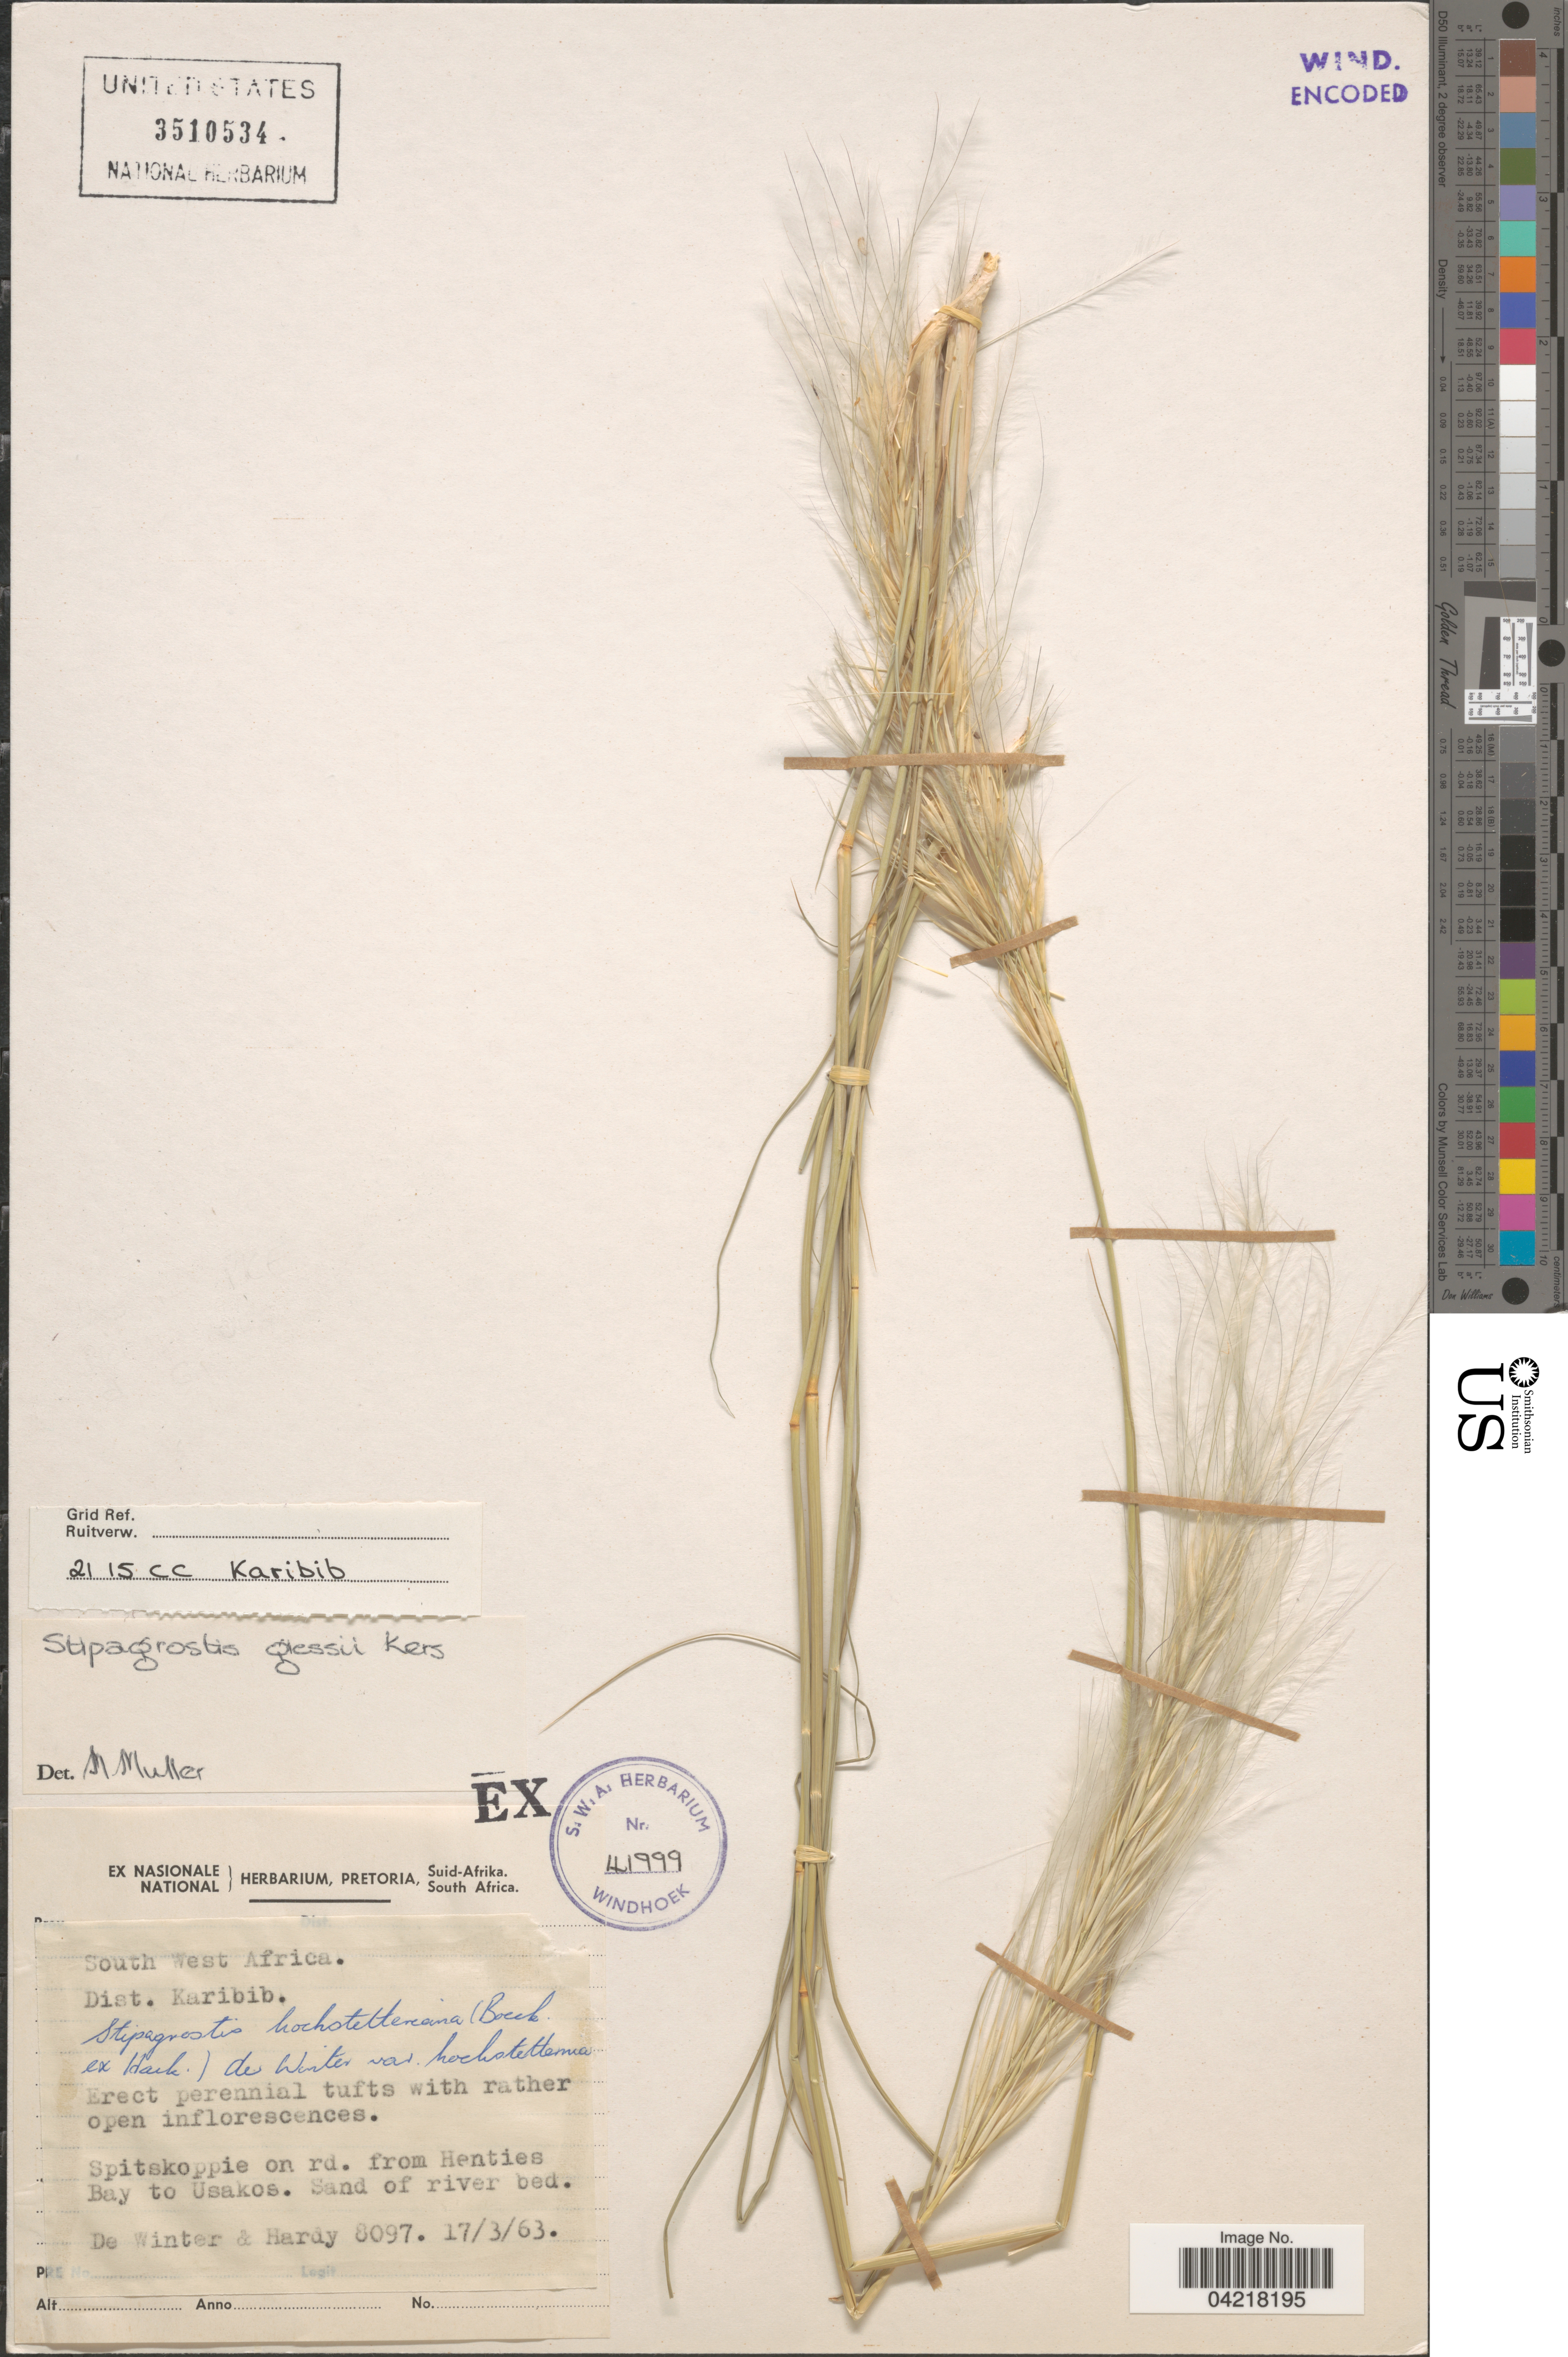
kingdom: Plantae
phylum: Tracheophyta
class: Liliopsida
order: Poales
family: Poaceae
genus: Stipagrostis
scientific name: Stipagrostis giessii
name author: Kers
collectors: -- de Winter & -. Hardy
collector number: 8097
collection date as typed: Transcribed d/m/y: 17/3/63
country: Namibia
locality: South West Africa. Spitskoppie on rd. from Henties Bay to Usakos. Sand of river bed.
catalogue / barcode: US 3510534